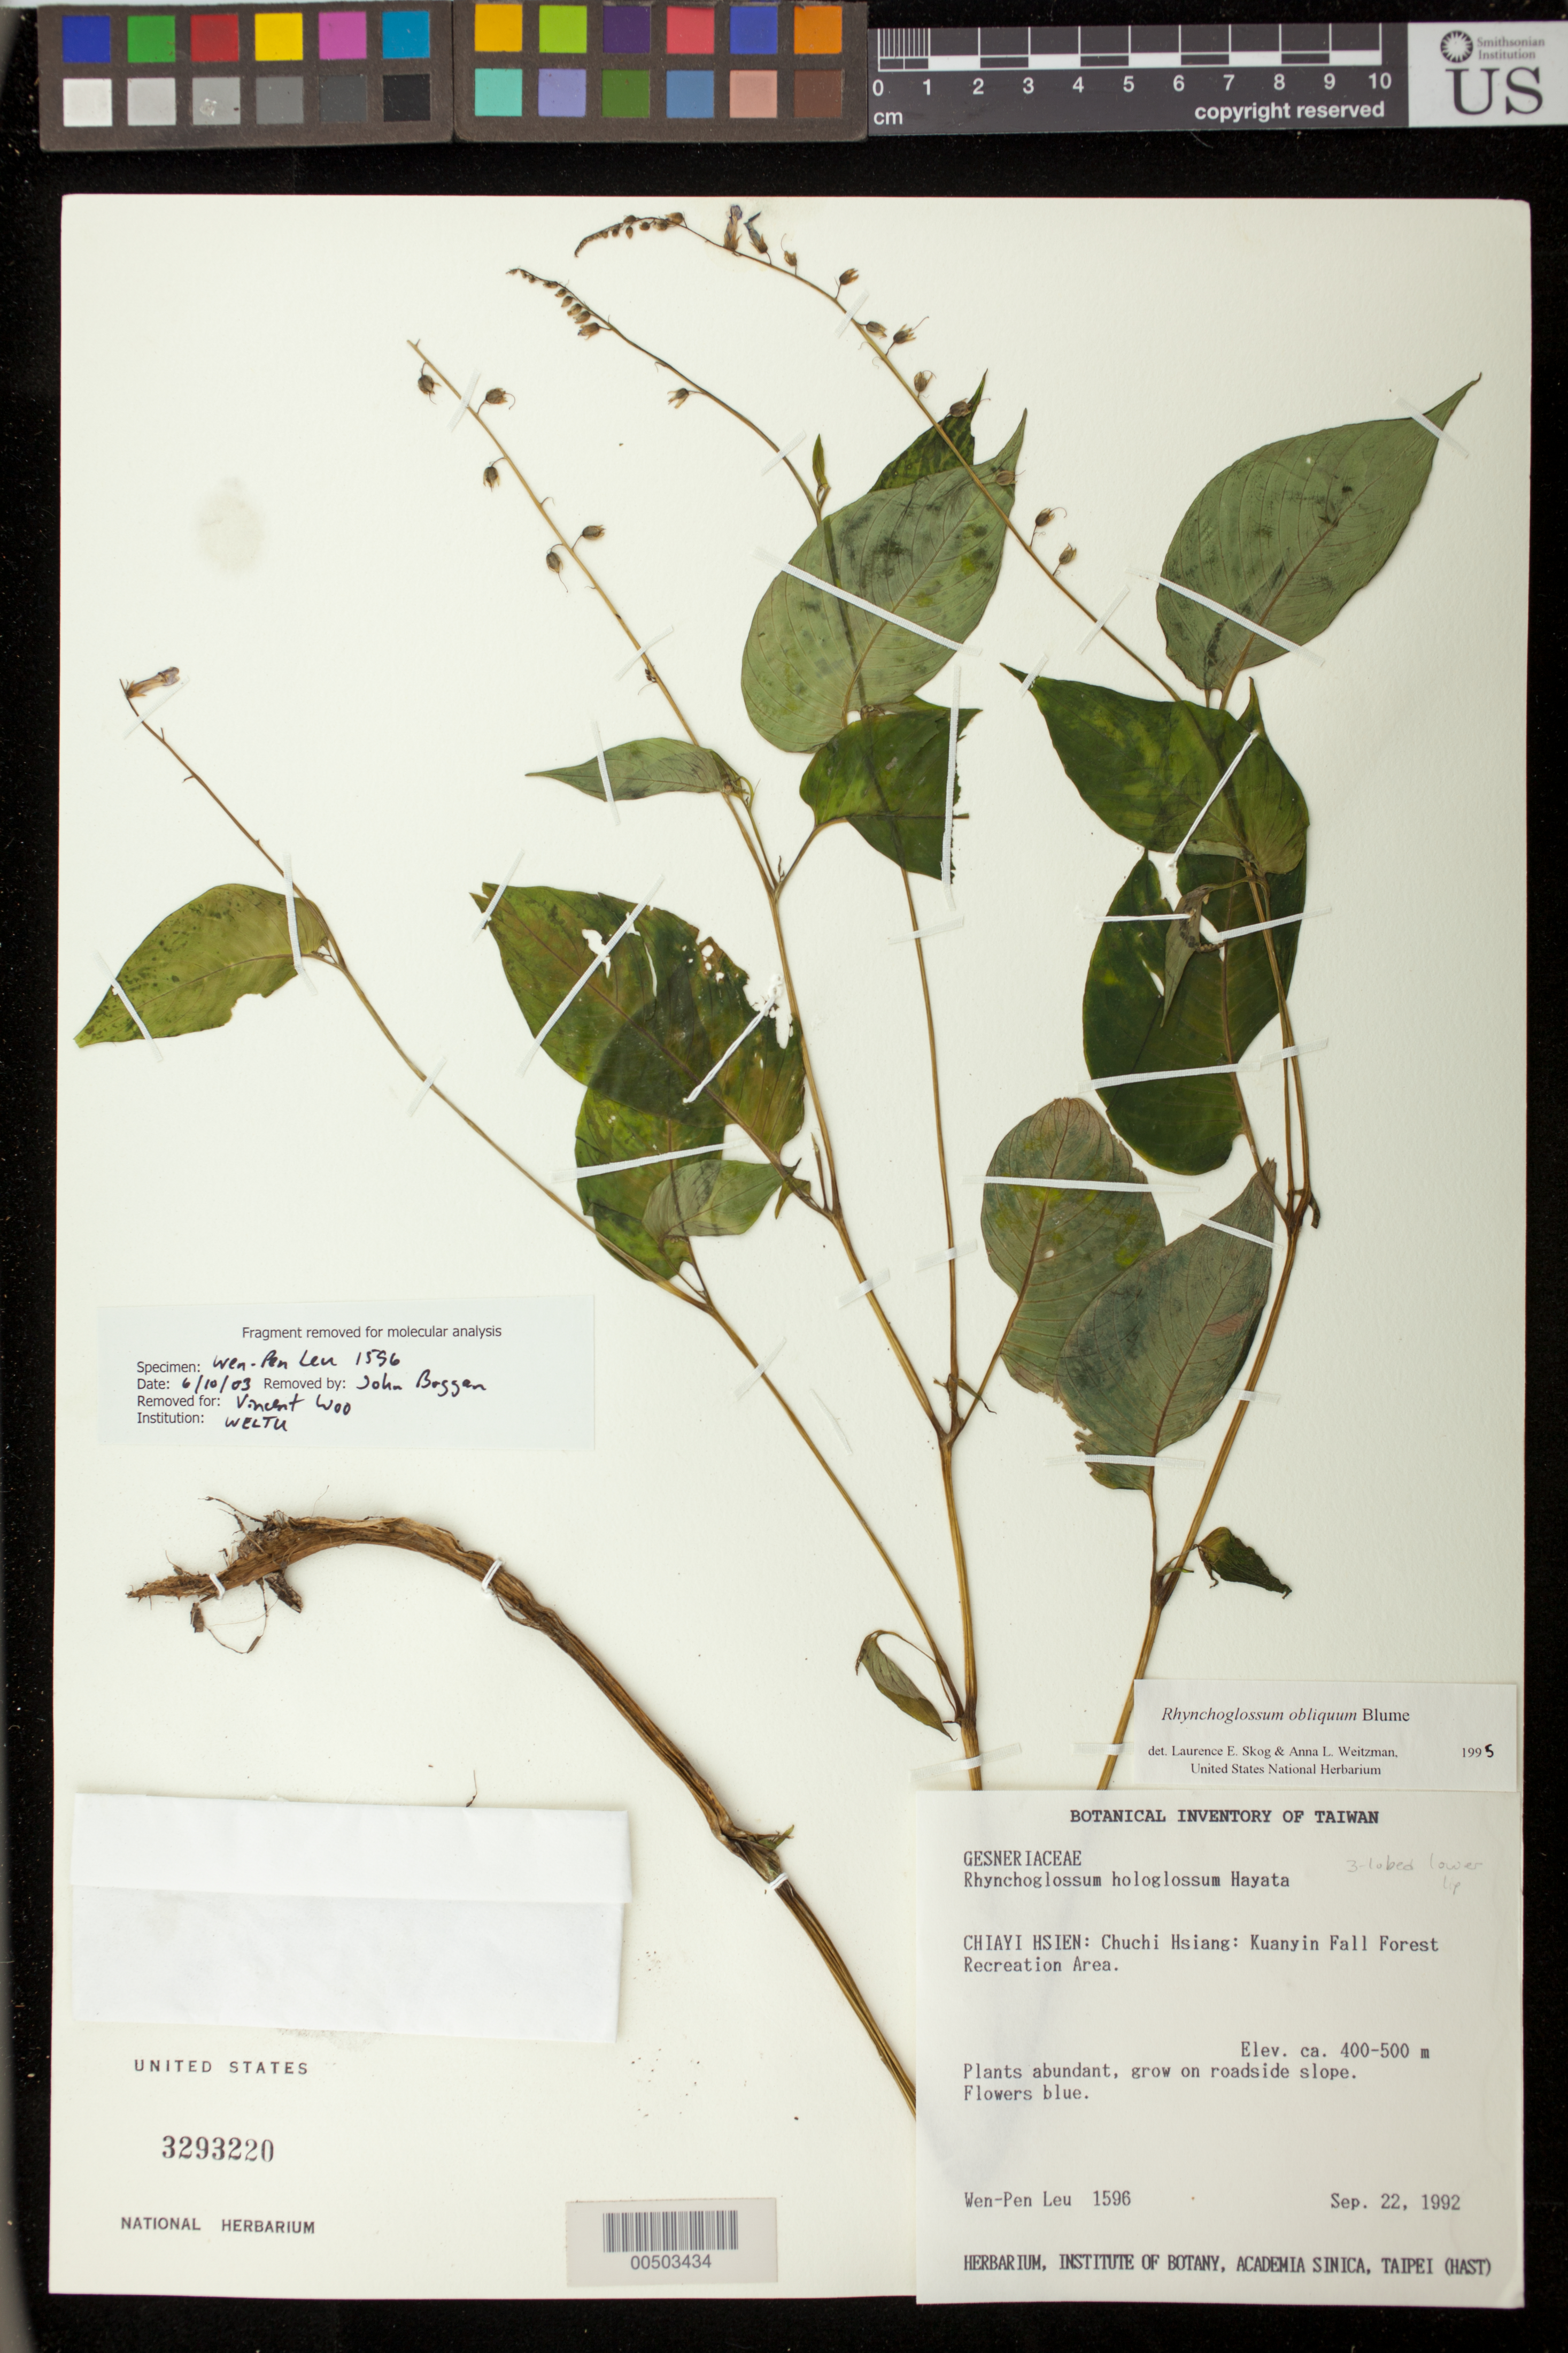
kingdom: Plantae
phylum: Tracheophyta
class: Magnoliopsida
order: Lamiales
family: Gesneriaceae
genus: Rhynchoglossum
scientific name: Rhynchoglossum obliquum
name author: Blume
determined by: Zhen-yu, L.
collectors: W. Leu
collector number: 1596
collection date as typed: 22 Sep 1992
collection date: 1992-09-22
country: Taiwan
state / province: Chiayi City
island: Taiwan [Formosa]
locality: Chiayi hsien, kuanyin fall forest recreatin area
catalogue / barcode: US 3293220